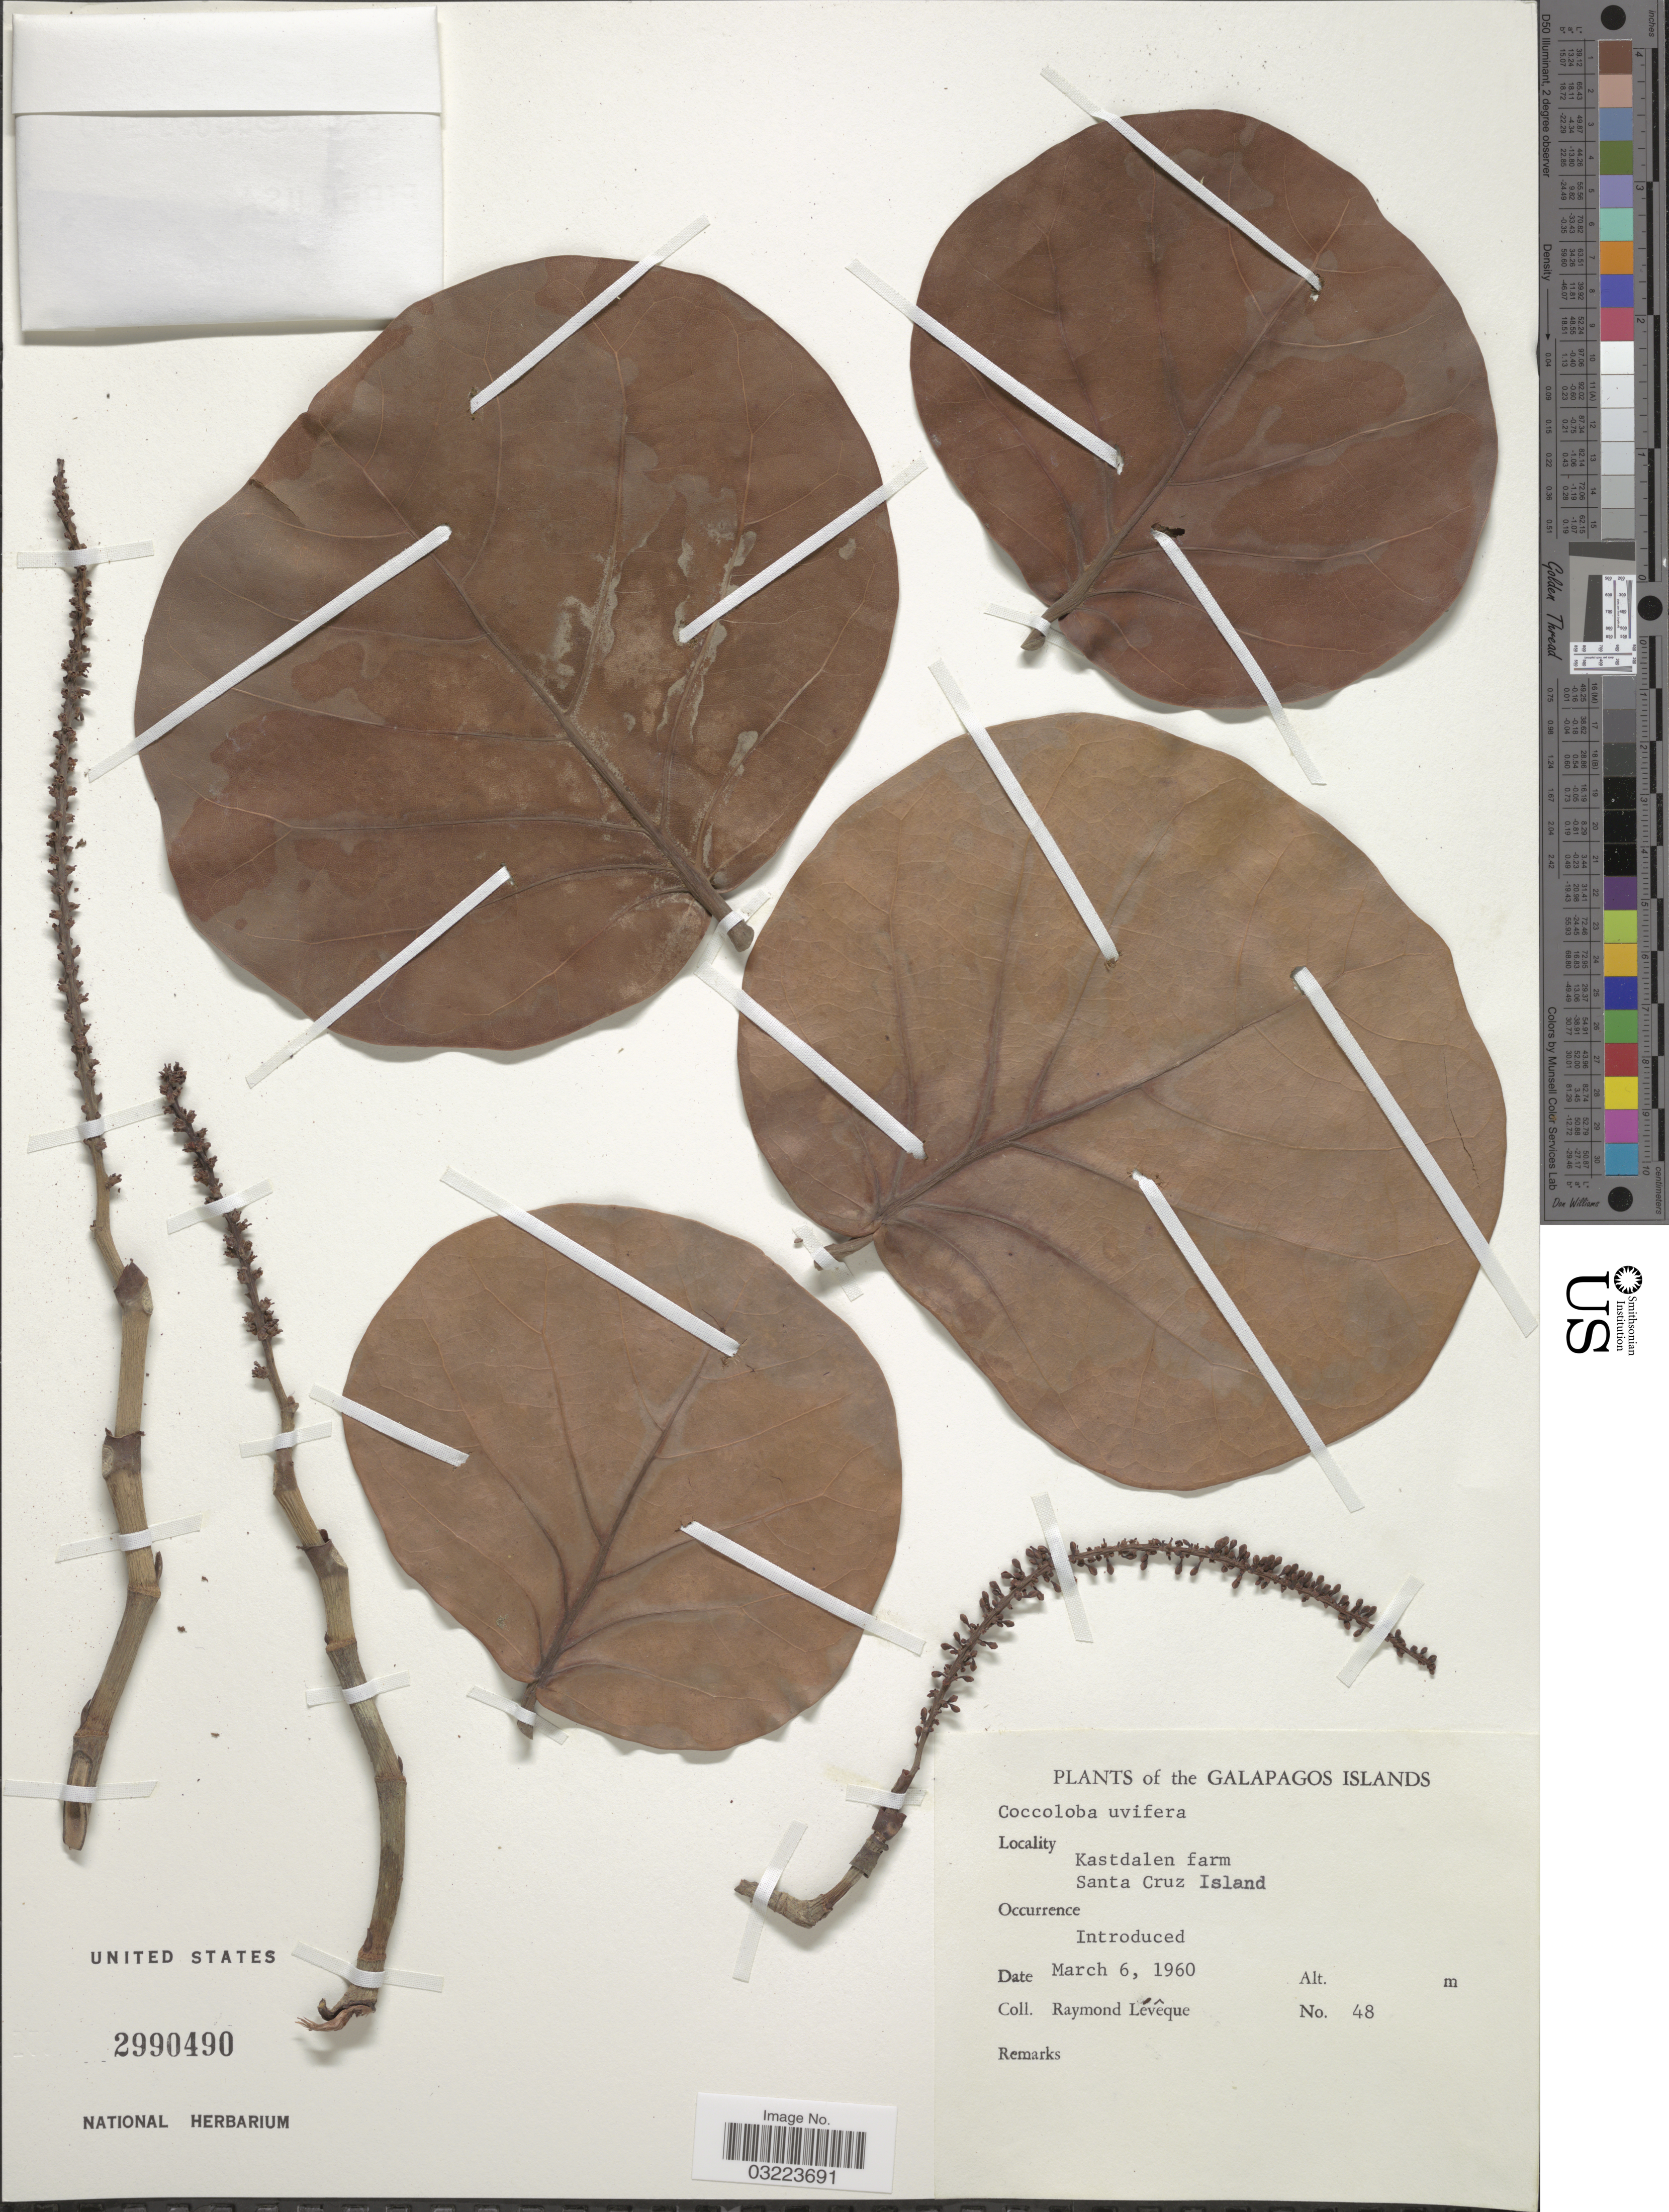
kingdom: Plantae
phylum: Tracheophyta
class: Magnoliopsida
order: Caryophyllales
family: Polygonaceae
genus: Coccoloba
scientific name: Coccoloba uvifera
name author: L.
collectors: R. Lévêque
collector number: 48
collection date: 1960-03-06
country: Solomon Islands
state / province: Santa Cruz Is.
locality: Galapagos Islands. Kastdalen farm. Santa Cruz Island.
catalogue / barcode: US 2990490